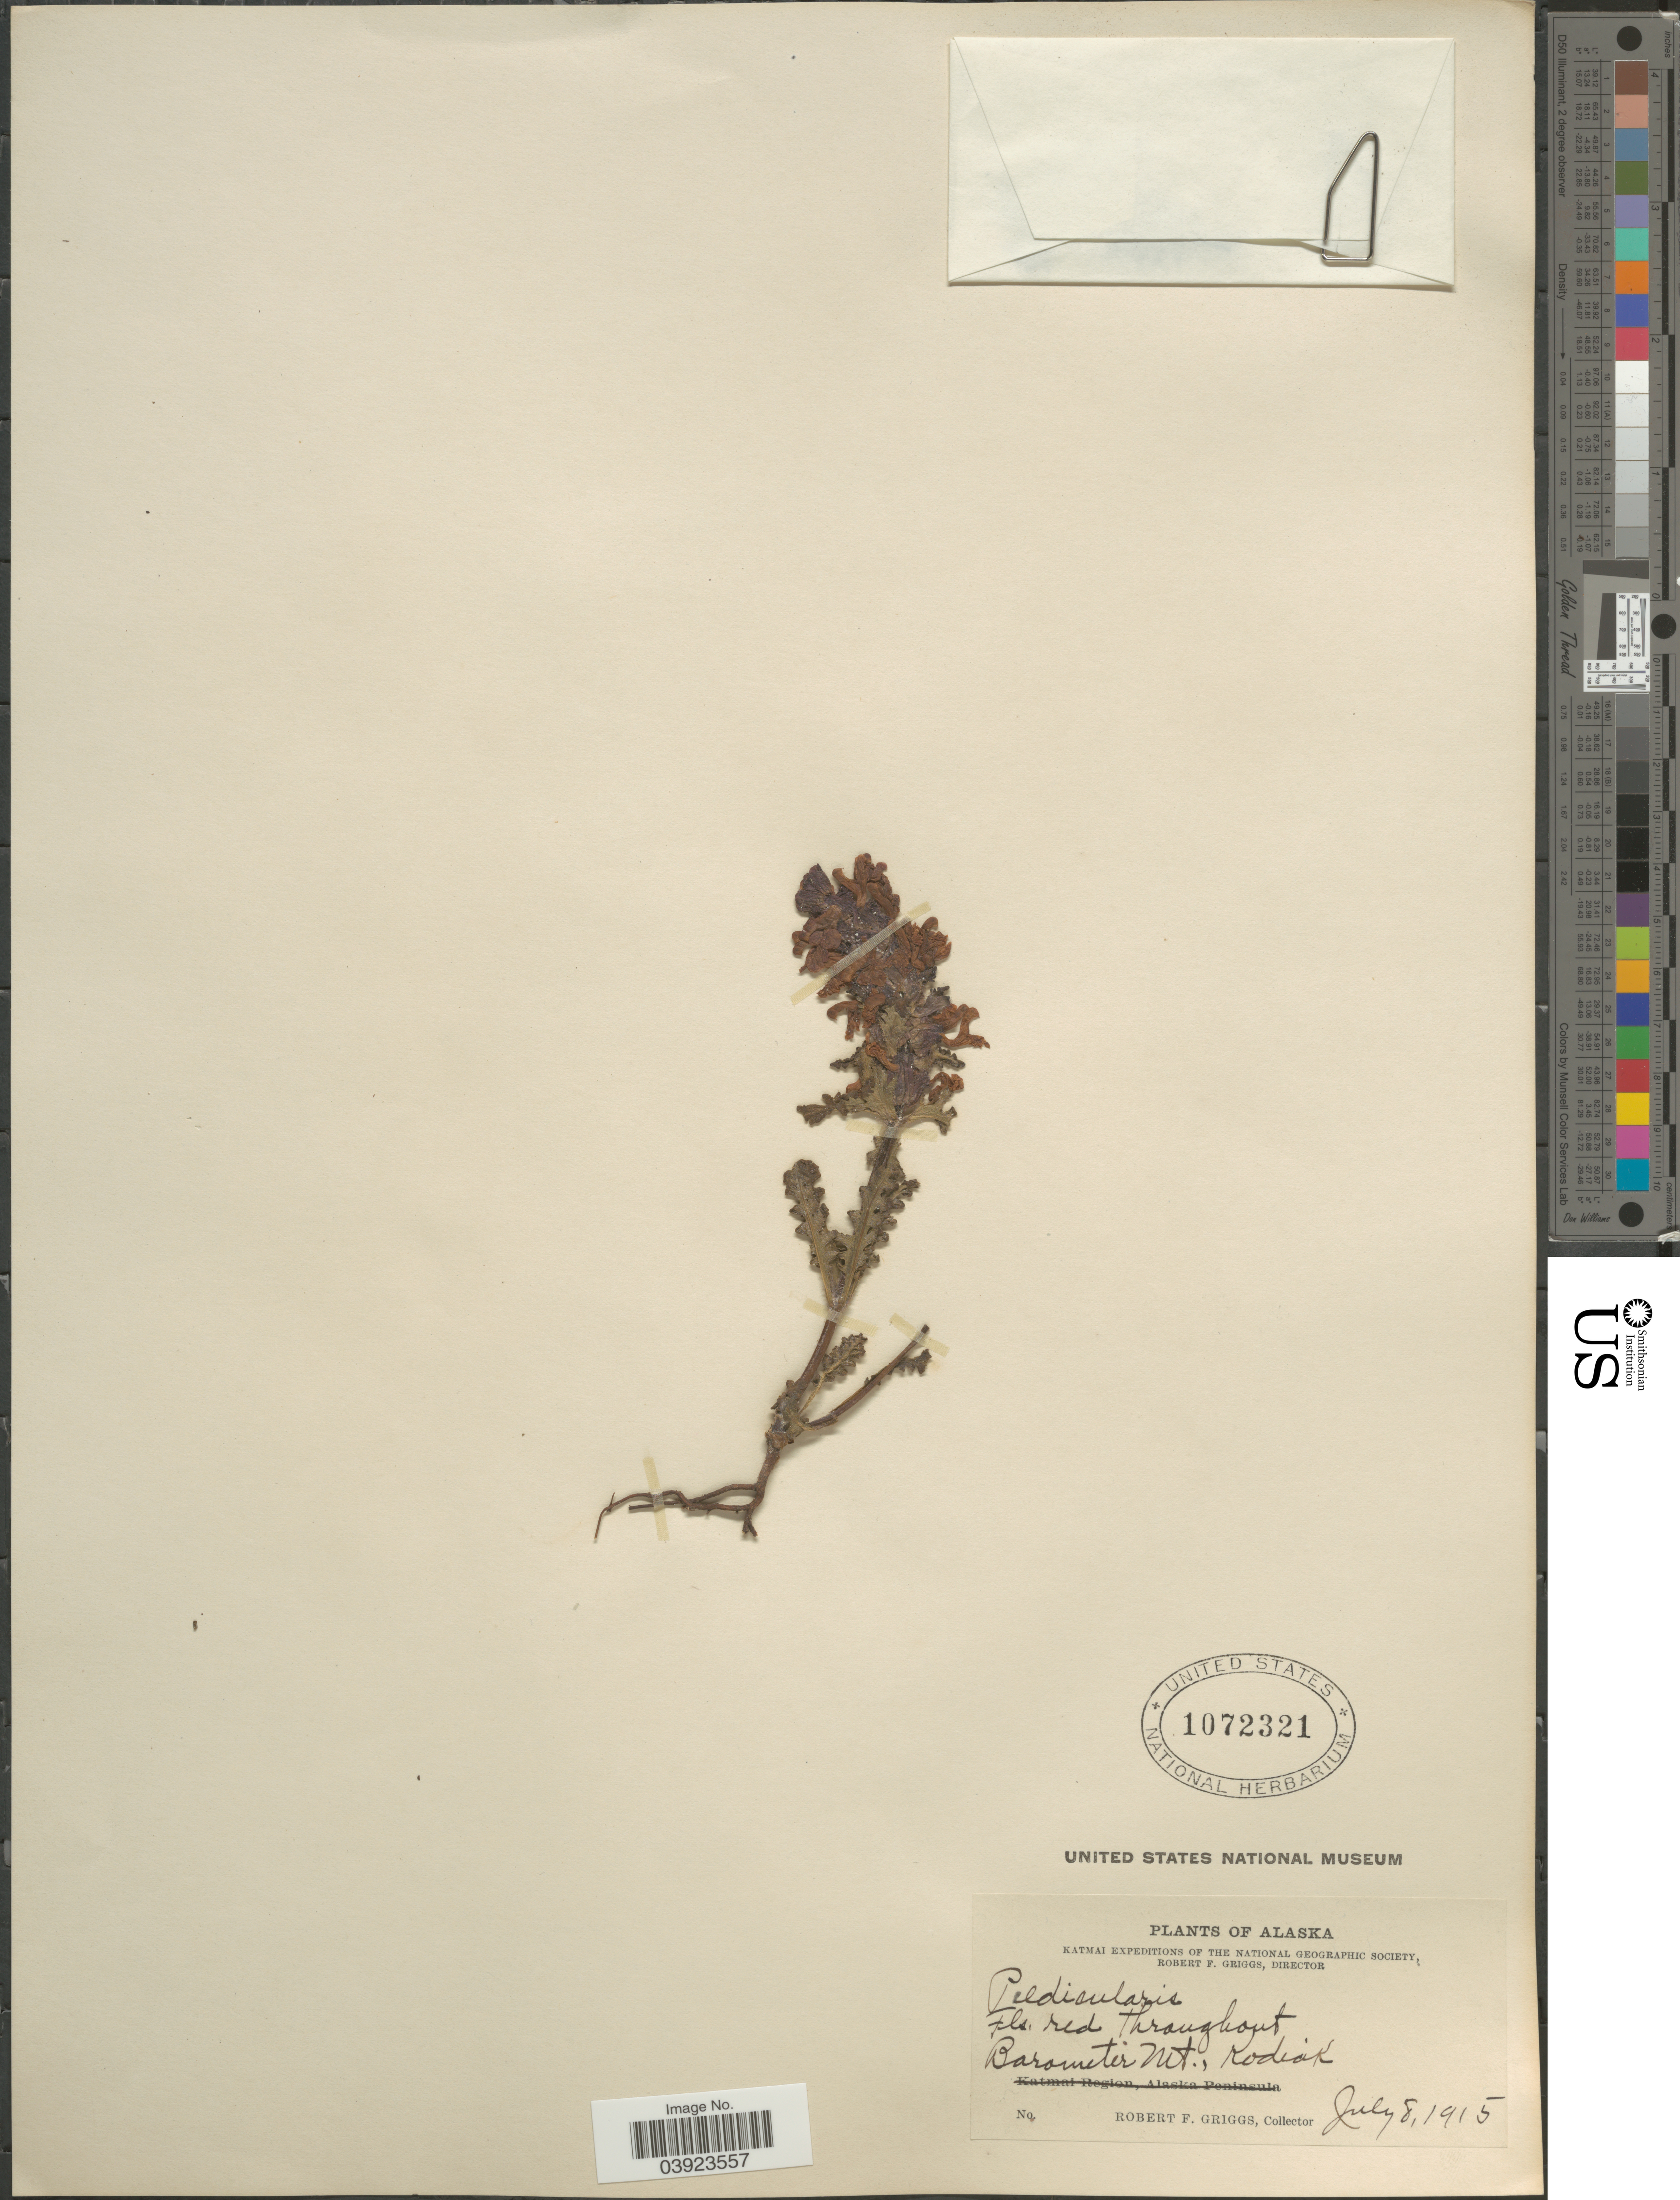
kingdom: Plantae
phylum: Tracheophyta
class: Magnoliopsida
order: Lamiales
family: Orobanchaceae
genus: Pedicularis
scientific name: Pedicularis verticillata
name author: L.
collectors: R. F. Griggs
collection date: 1915-07-08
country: United States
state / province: Alaska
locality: Barometer Mt., Kodiak.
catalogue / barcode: US 1072321